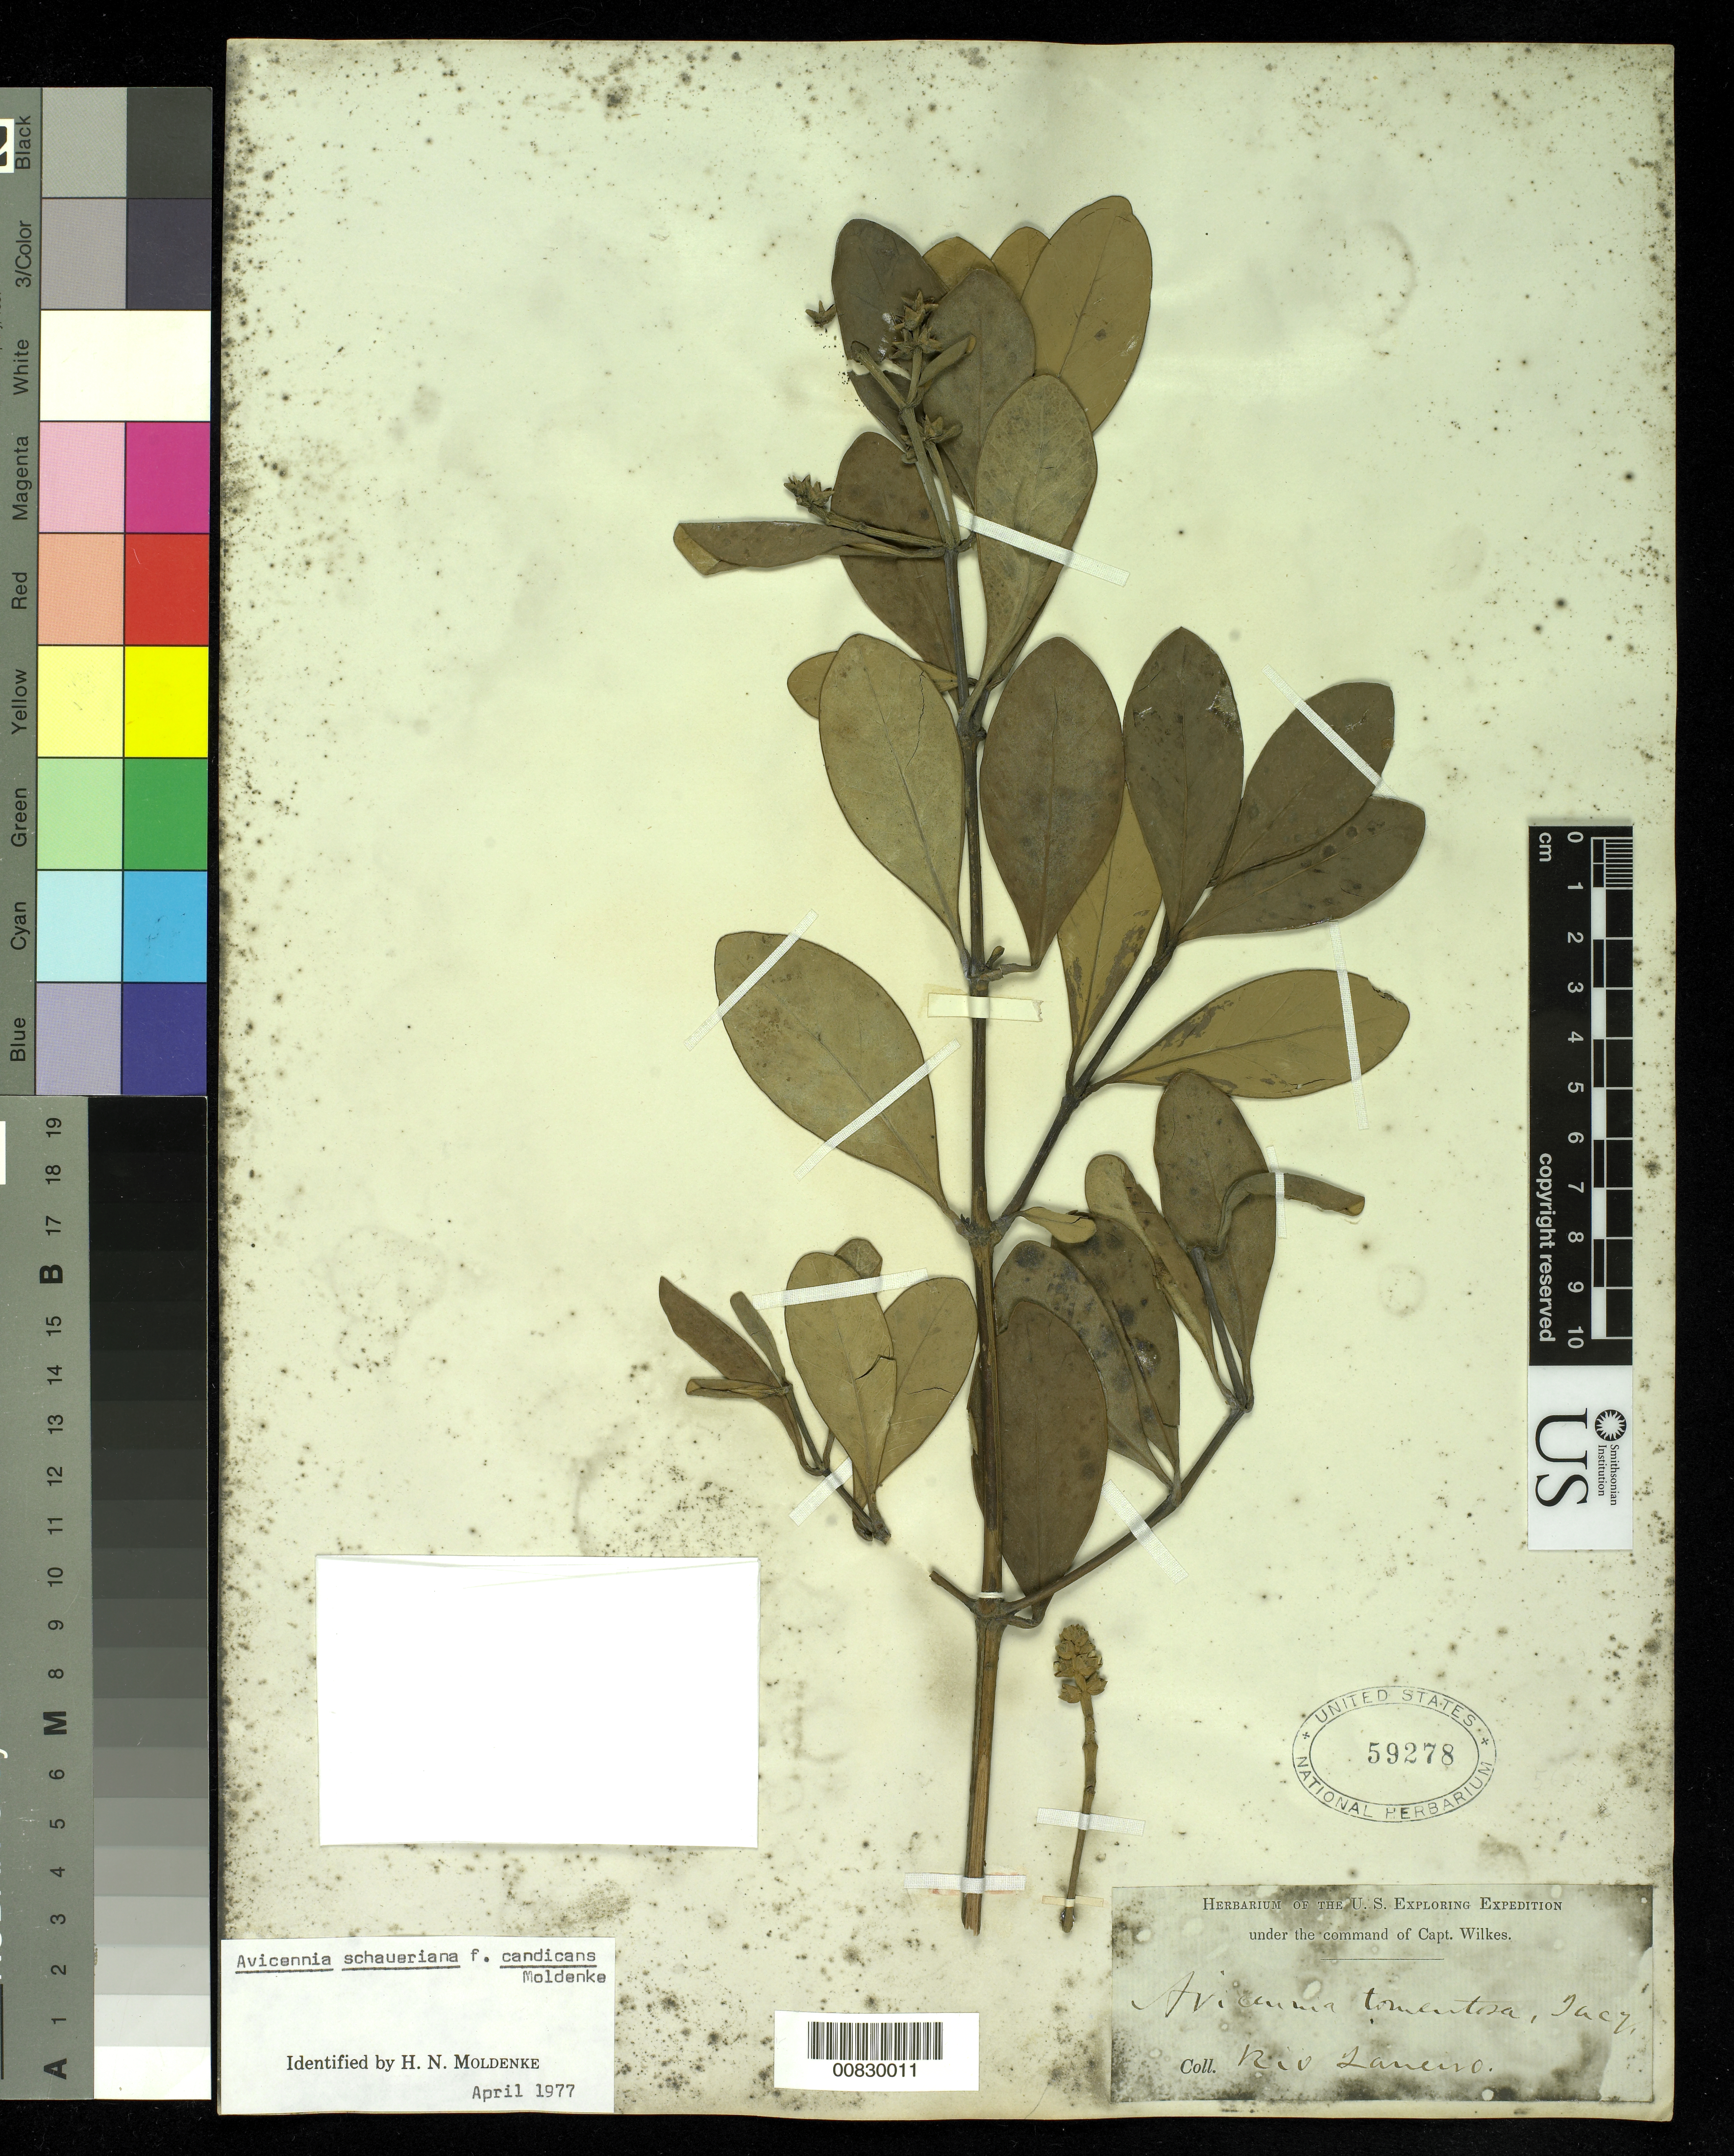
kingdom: Plantae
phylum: Tracheophyta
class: Magnoliopsida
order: Lamiales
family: Acanthaceae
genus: Avicennia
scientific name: Avicennia schaueriana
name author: Stapf ex Moldenke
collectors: Wilkes Explor. Exped.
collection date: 1838/1842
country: Brazil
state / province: Rio de Janeiro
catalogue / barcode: US 59278